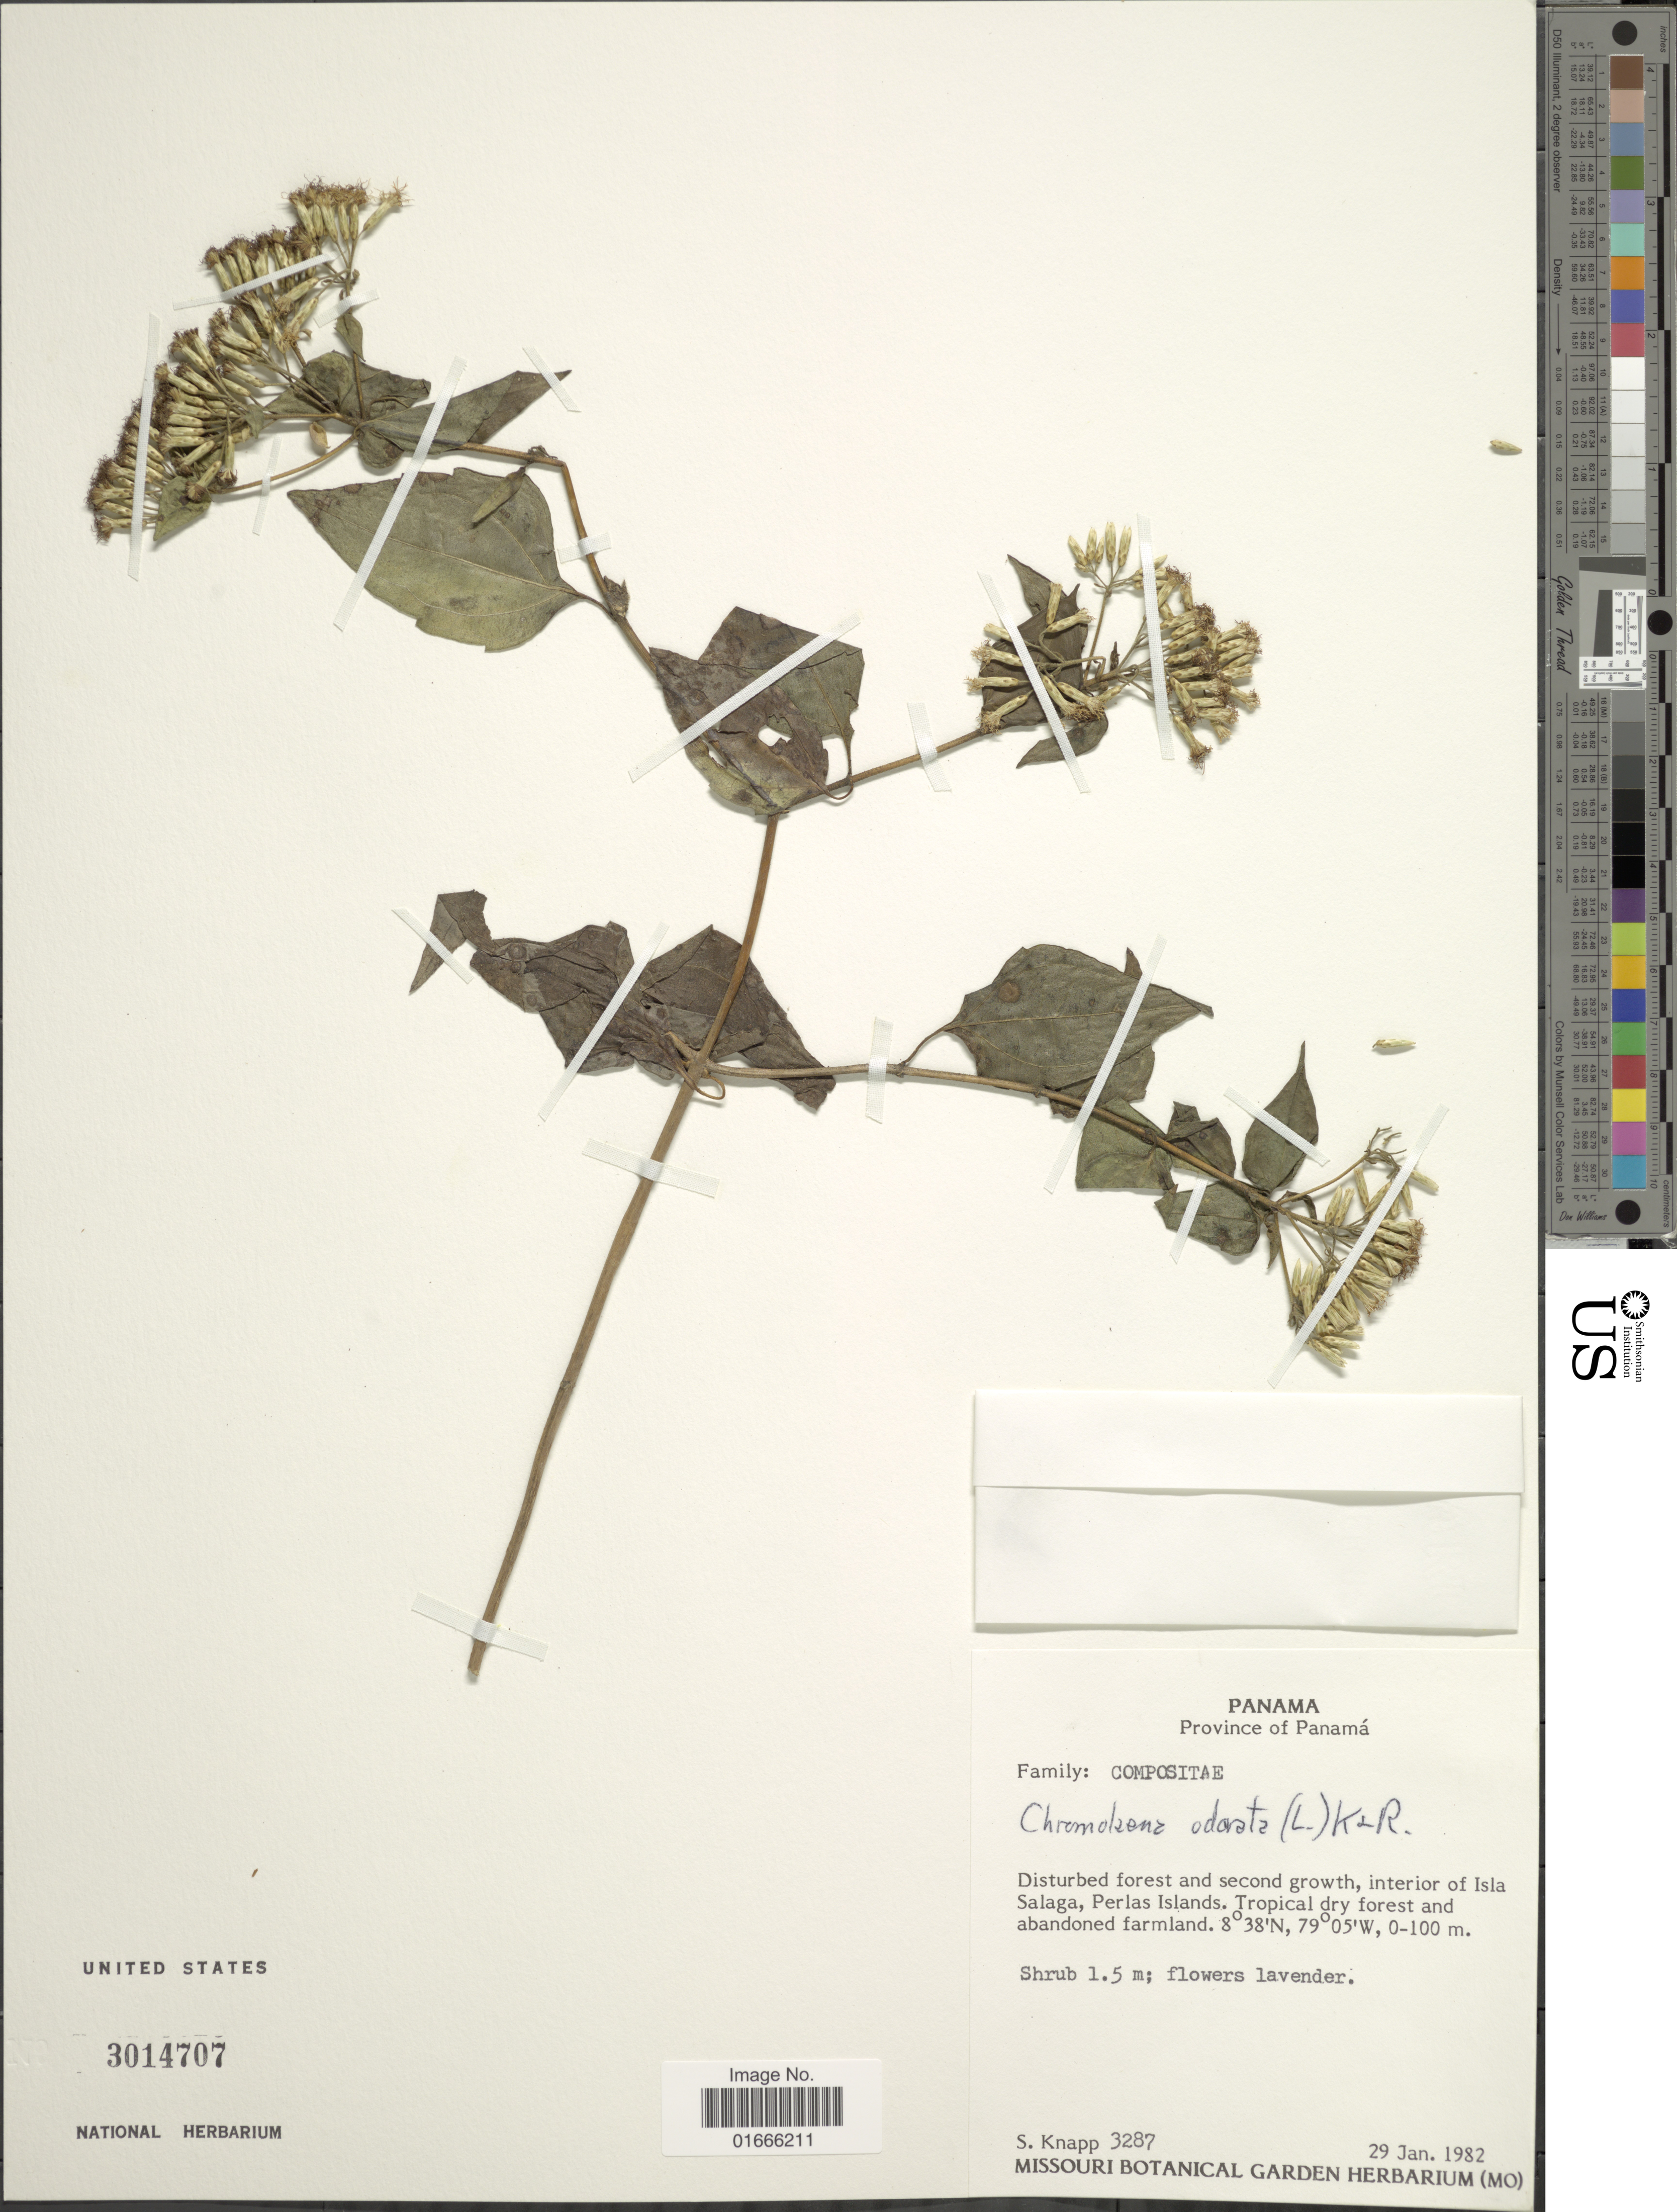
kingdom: Plantae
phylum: Tracheophyta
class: Magnoliopsida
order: Asterales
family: Asteraceae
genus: Chromolaena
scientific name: Chromolaena odorata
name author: (L.) R.M. King & H. Rob.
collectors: S. Knapp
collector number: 3287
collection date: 1982-01-29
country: Panama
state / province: Panamá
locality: Interior of Isla Salaga, Perlas Islands.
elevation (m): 0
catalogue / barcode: US 3014707